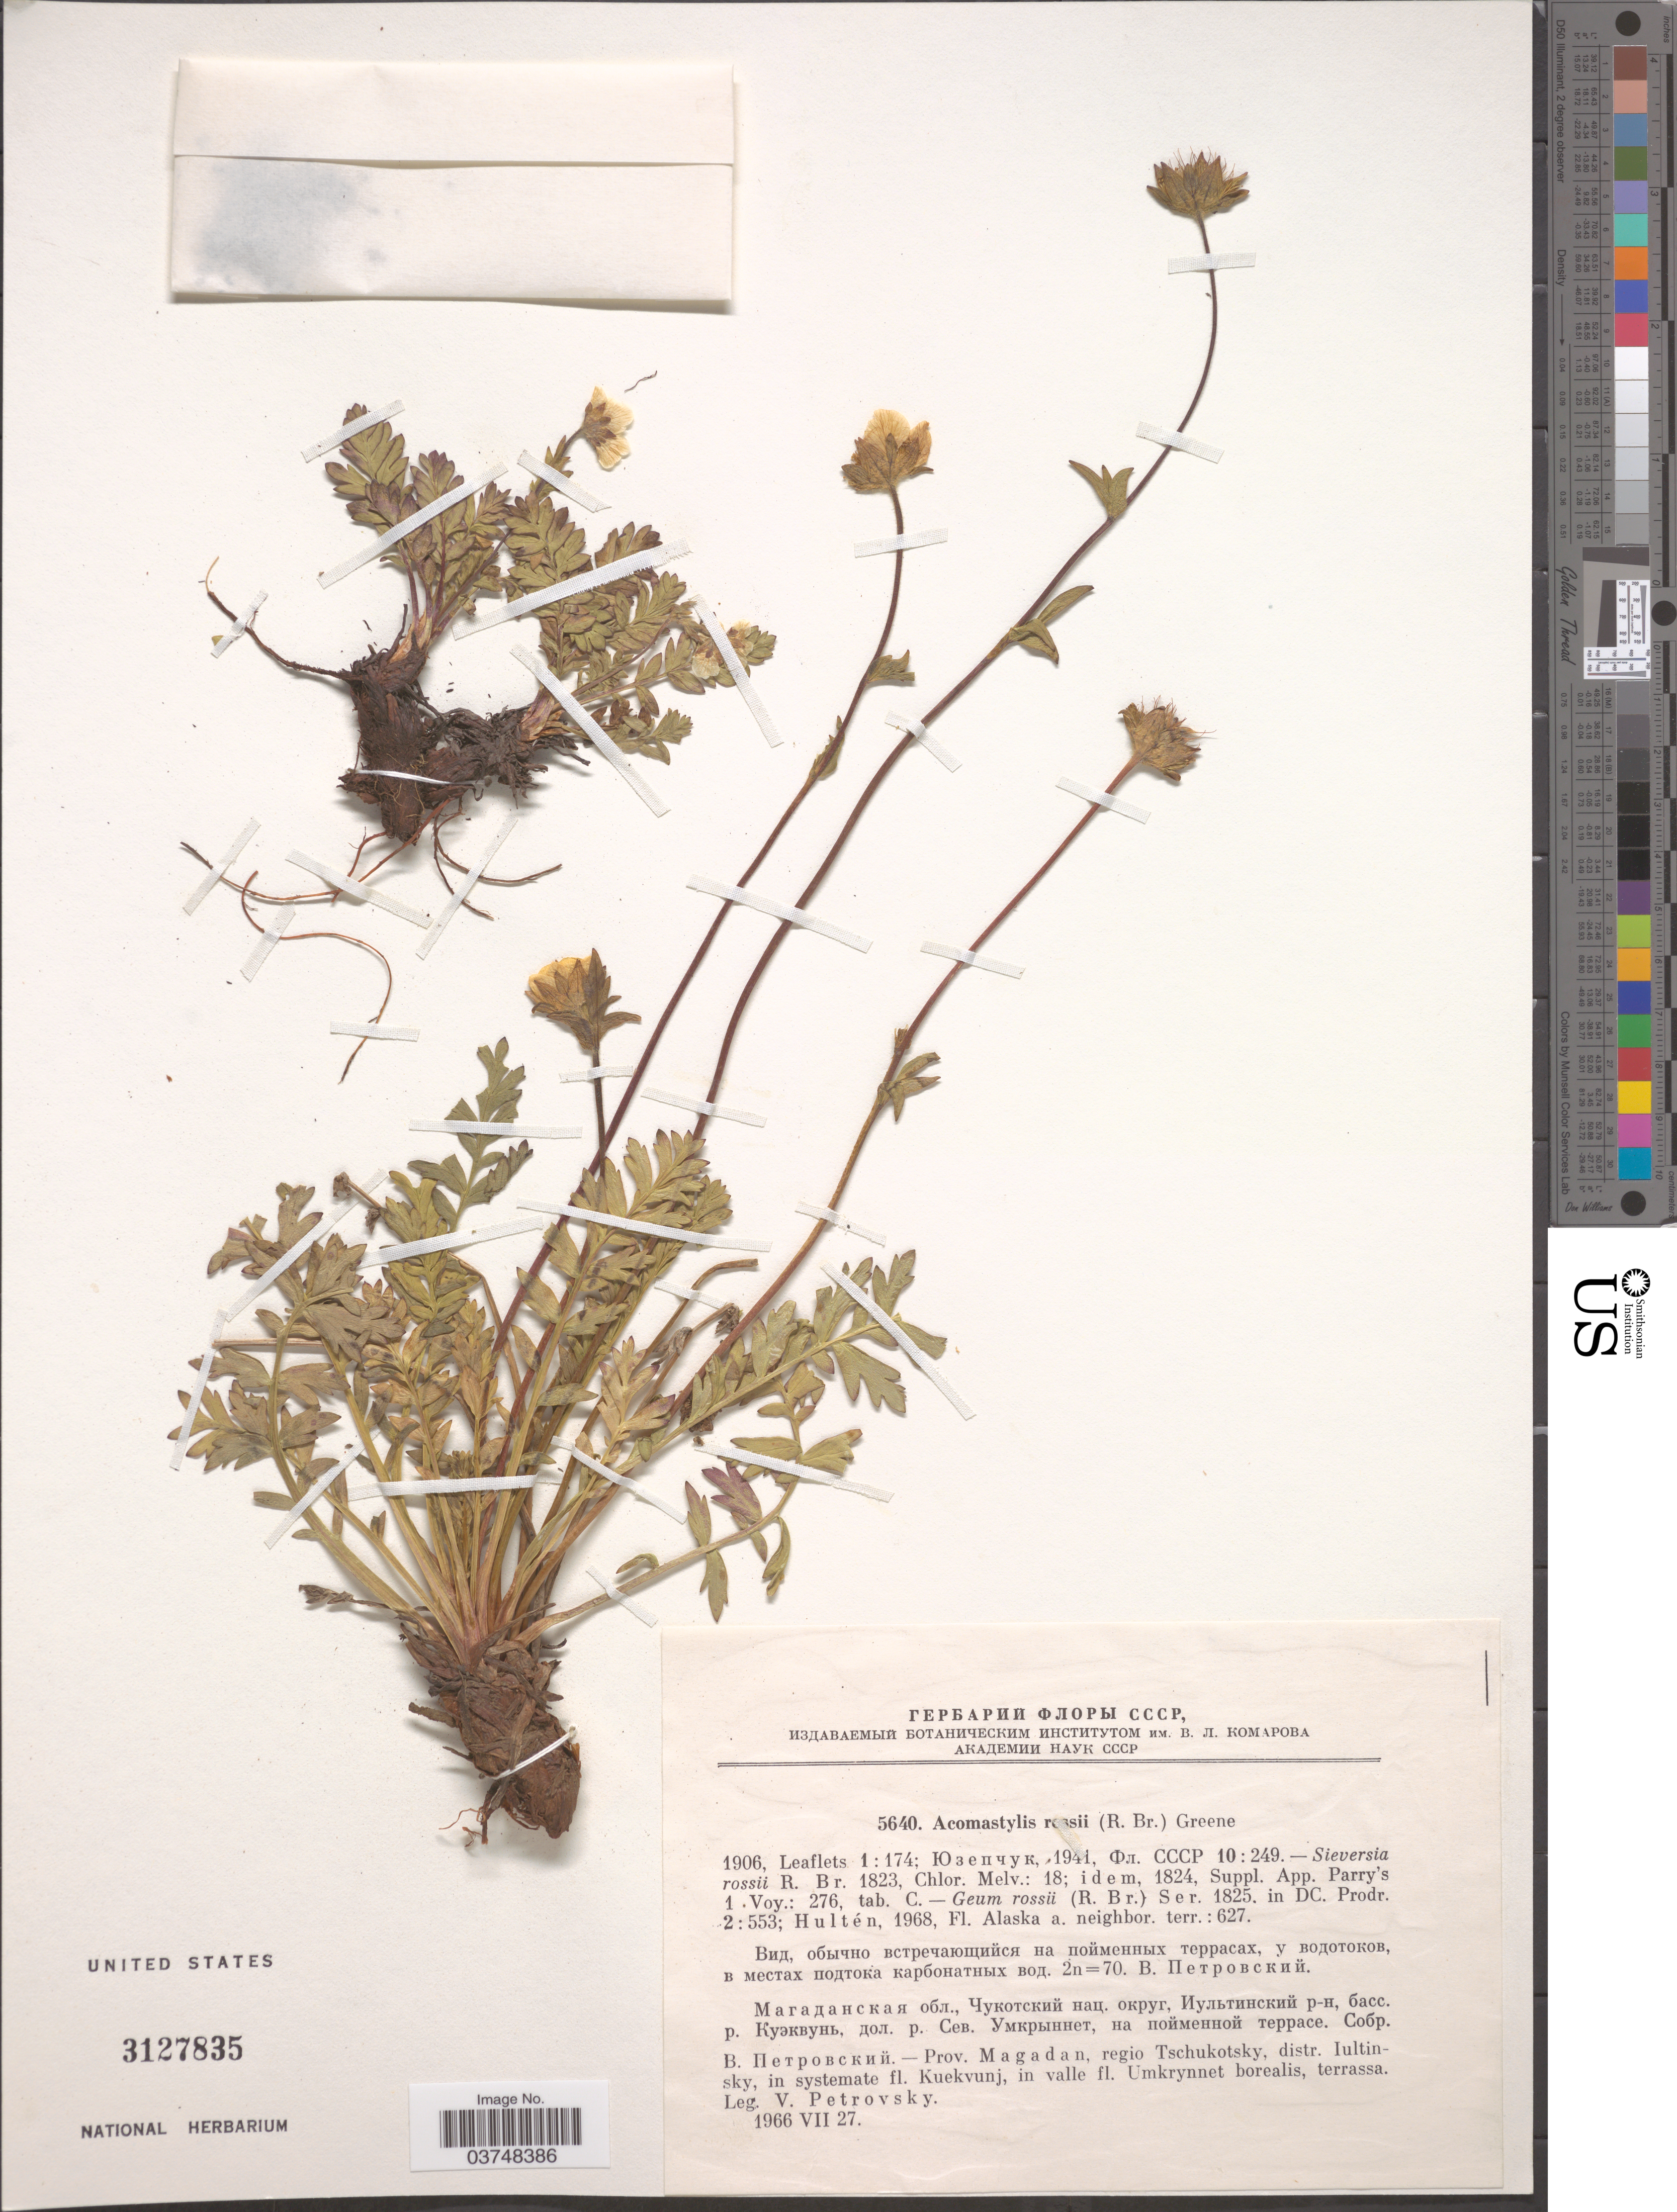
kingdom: Plantae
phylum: Tracheophyta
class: Magnoliopsida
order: Rosales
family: Rosaceae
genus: Geum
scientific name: Geum rossii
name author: (R. Br.) Ser.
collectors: V. Petrovsky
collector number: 5640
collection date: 1966-07-27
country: Russian Federation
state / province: Magadan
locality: Regio Tschukotsky, distr. Iultinsky, in systemate fl. Kuekvunj, in valle fl. Umkrynnet borealis, terrassa.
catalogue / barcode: US 3127835